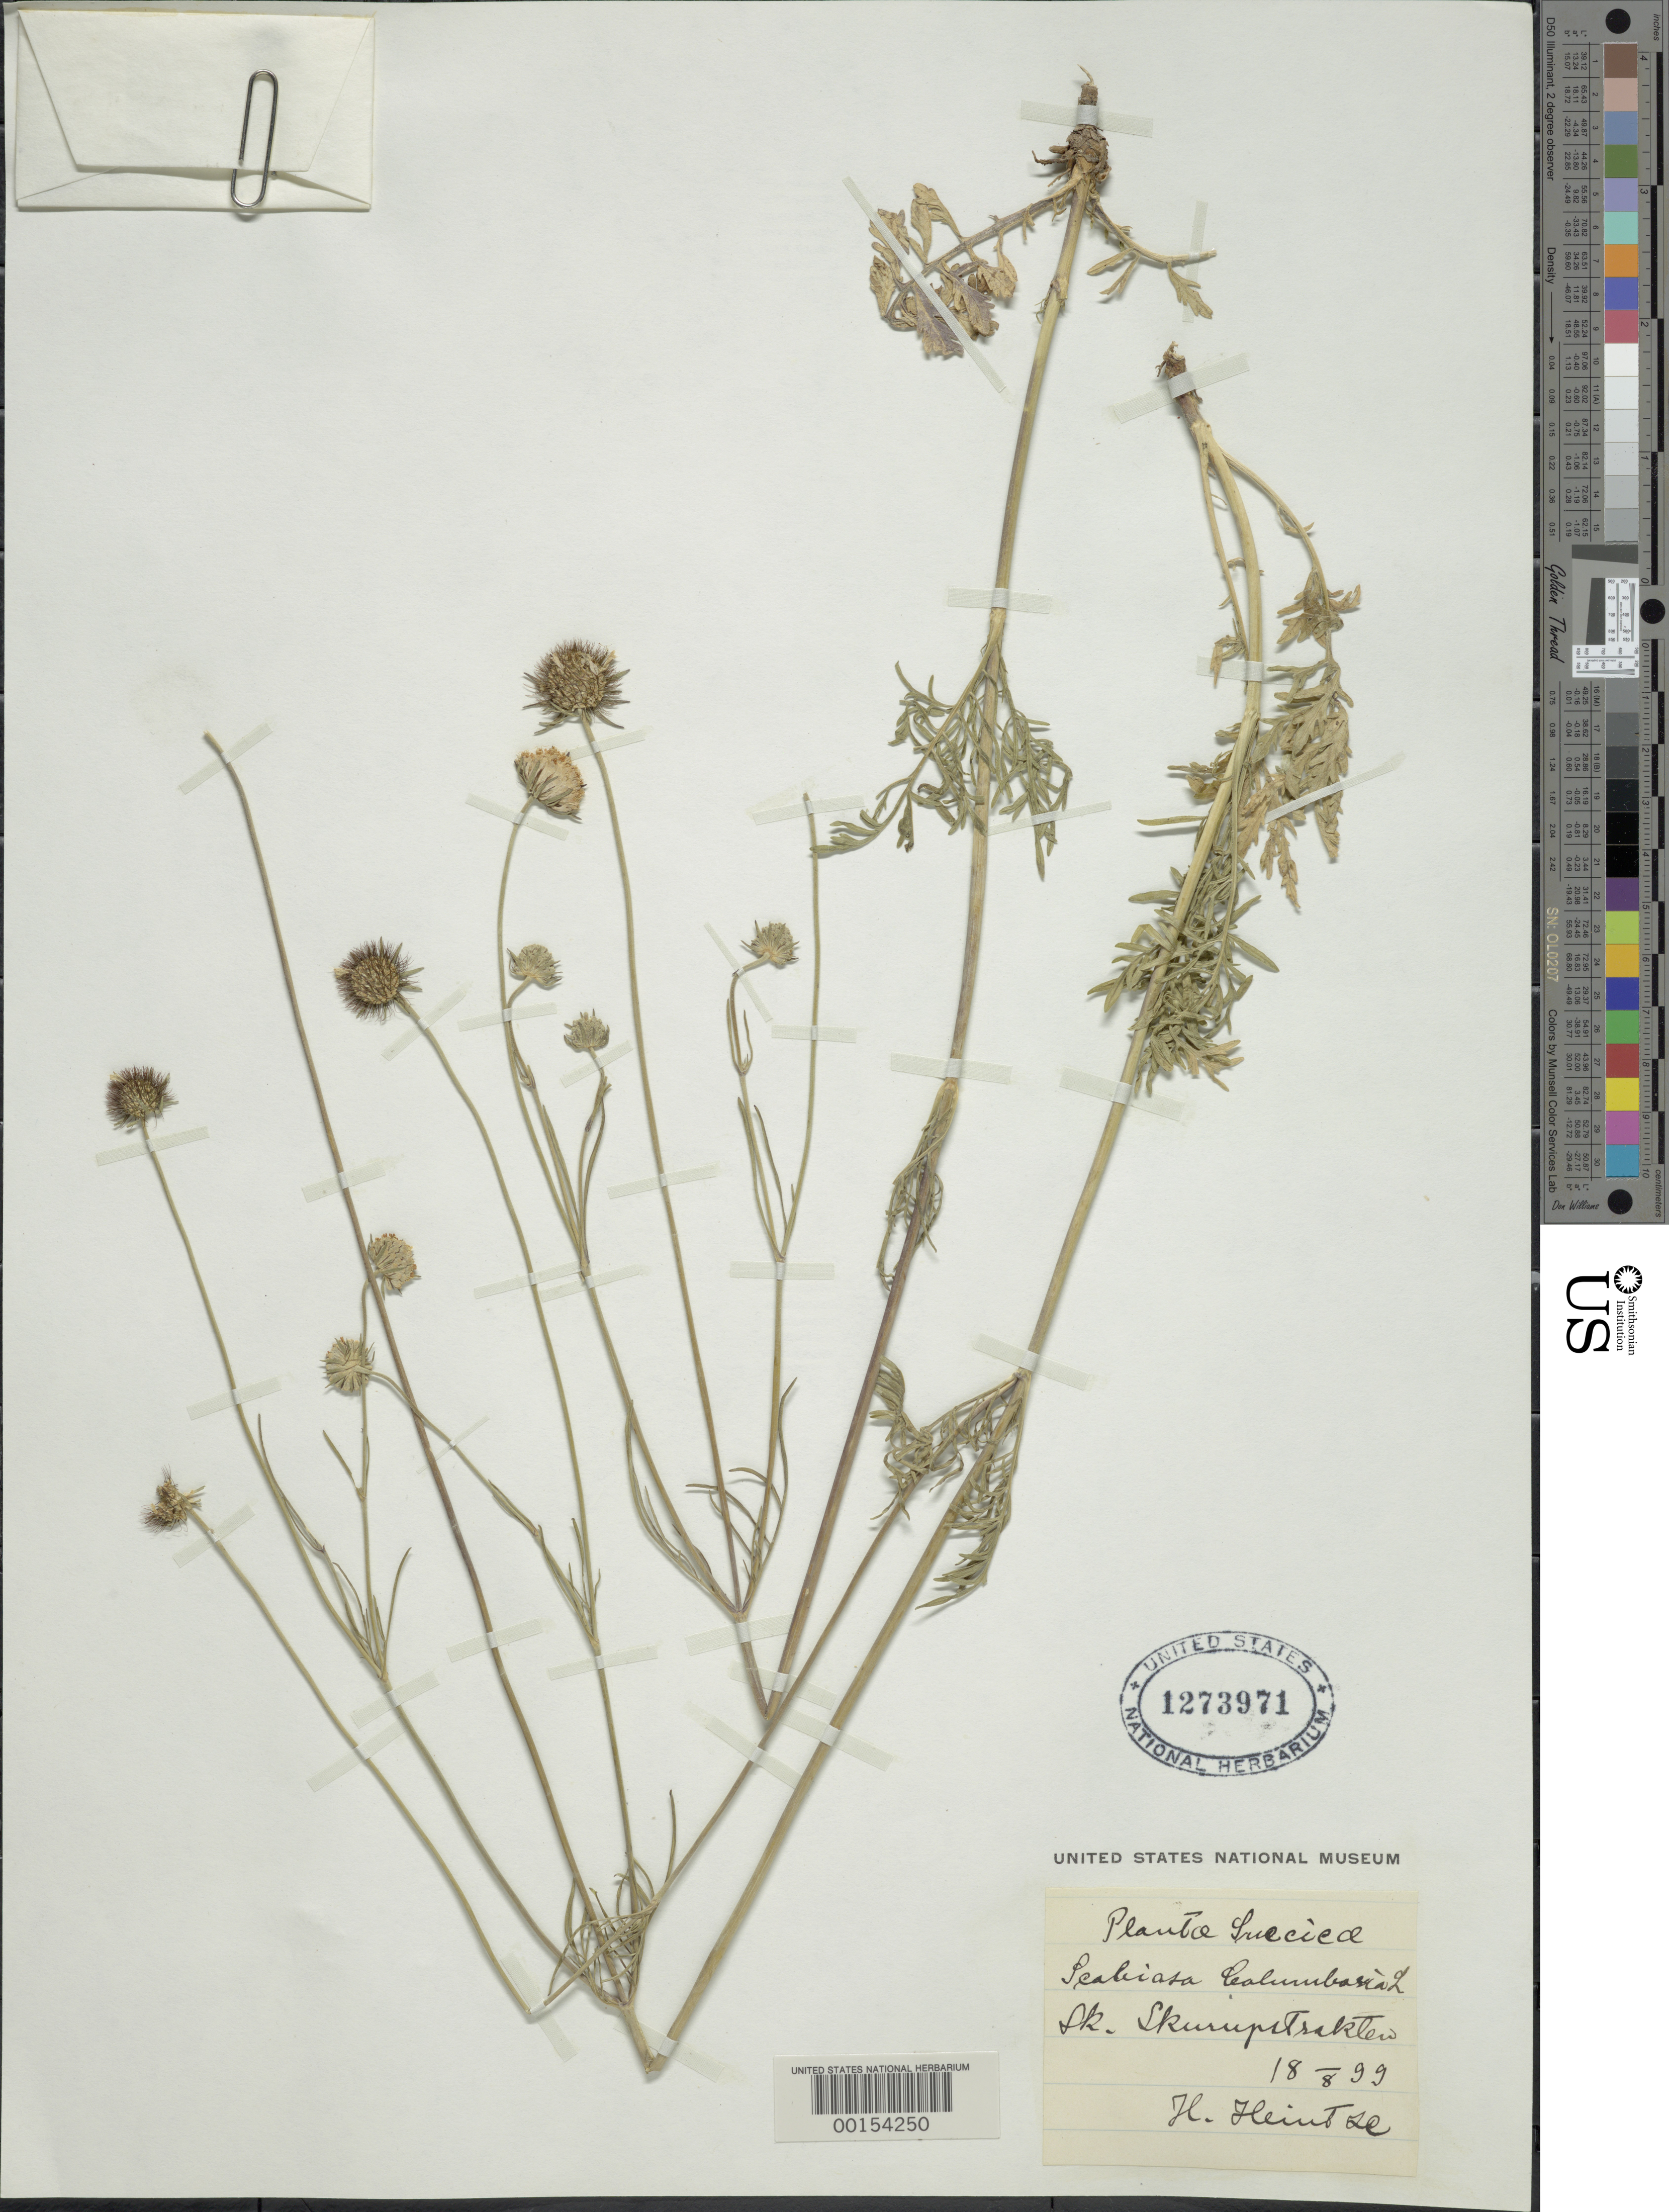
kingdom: Plantae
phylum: Tracheophyta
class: Magnoliopsida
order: Dipsacales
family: Caprifoliaceae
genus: Scabiosa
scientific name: Scabiosa columbaria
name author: L.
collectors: H. Heintze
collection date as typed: Aug 1899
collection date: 1899-08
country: Switzerland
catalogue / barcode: US 1273971